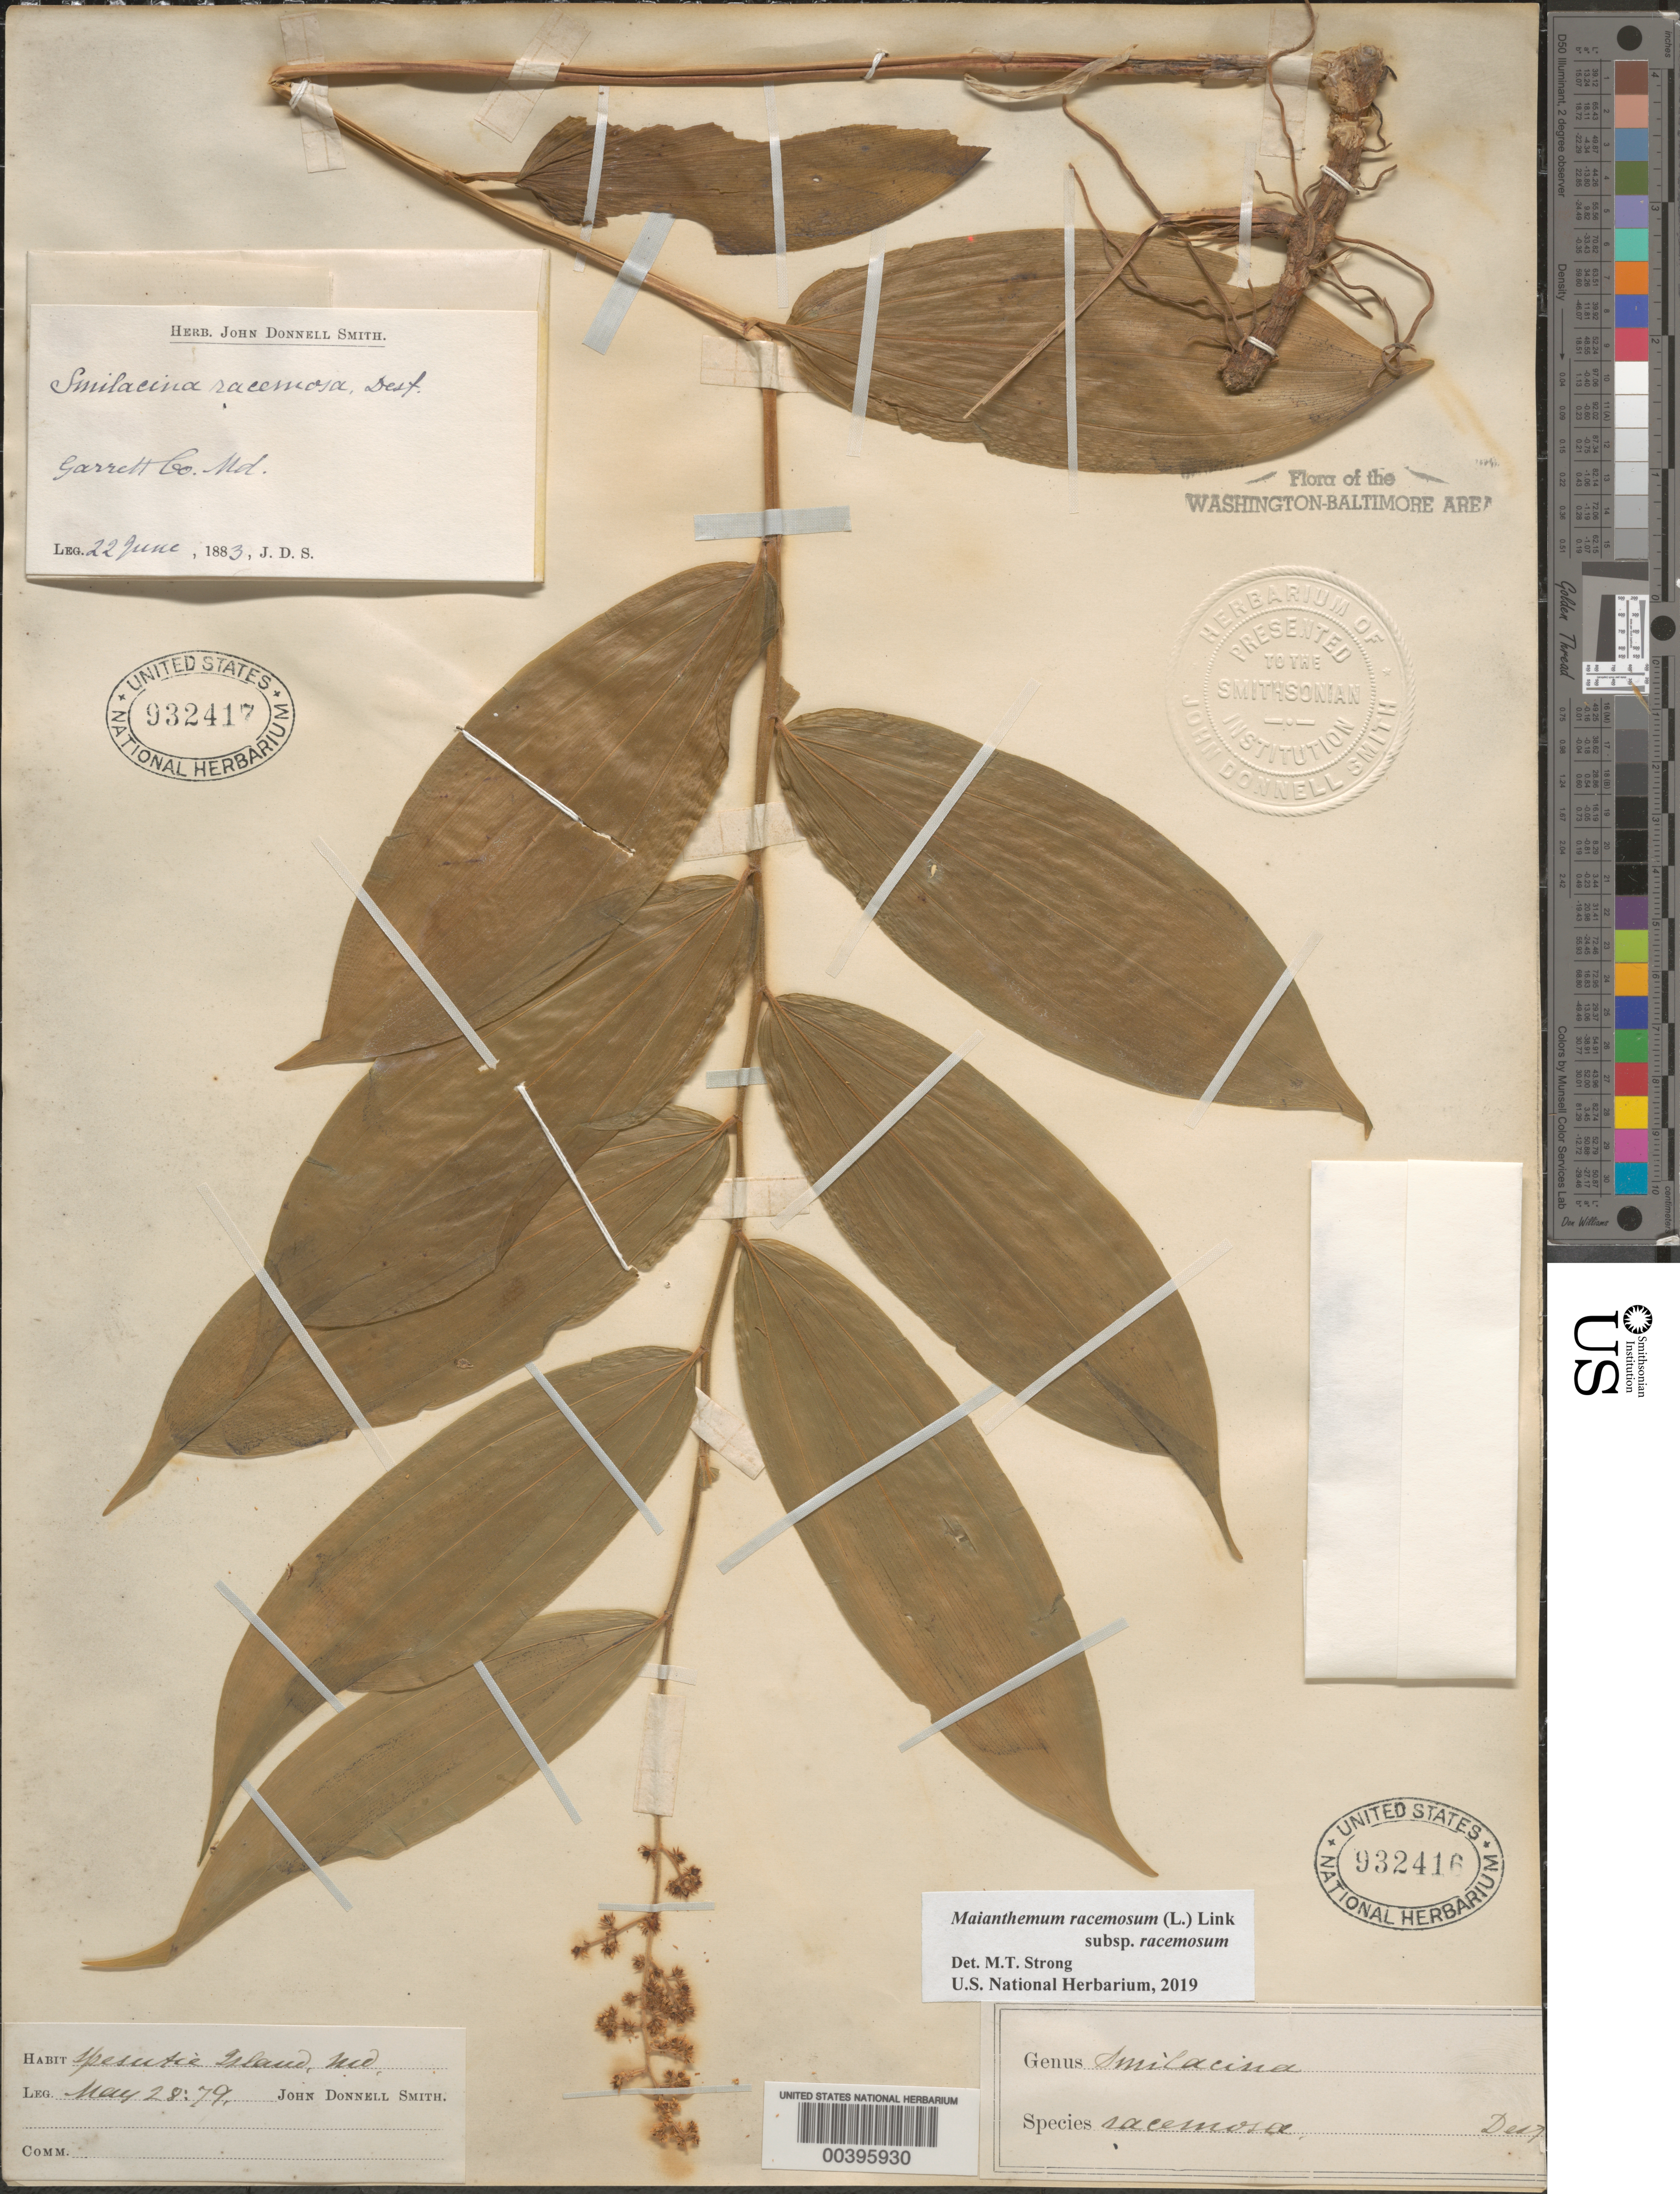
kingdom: Plantae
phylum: Tracheophyta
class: Liliopsida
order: Asparagales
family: Asparagaceae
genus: Maianthemum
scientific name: Maianthemum racemosum subsp. racemosum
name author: (L.) Link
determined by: Strong, Mark T., (BOT), Smithsonian Institution - National Museum of Natural History (UNITED STATES)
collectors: J. Donnell Smith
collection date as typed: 28 May 1879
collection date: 1879-05-28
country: United States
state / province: Maryland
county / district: Harford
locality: Spesutie Island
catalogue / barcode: US 1932416